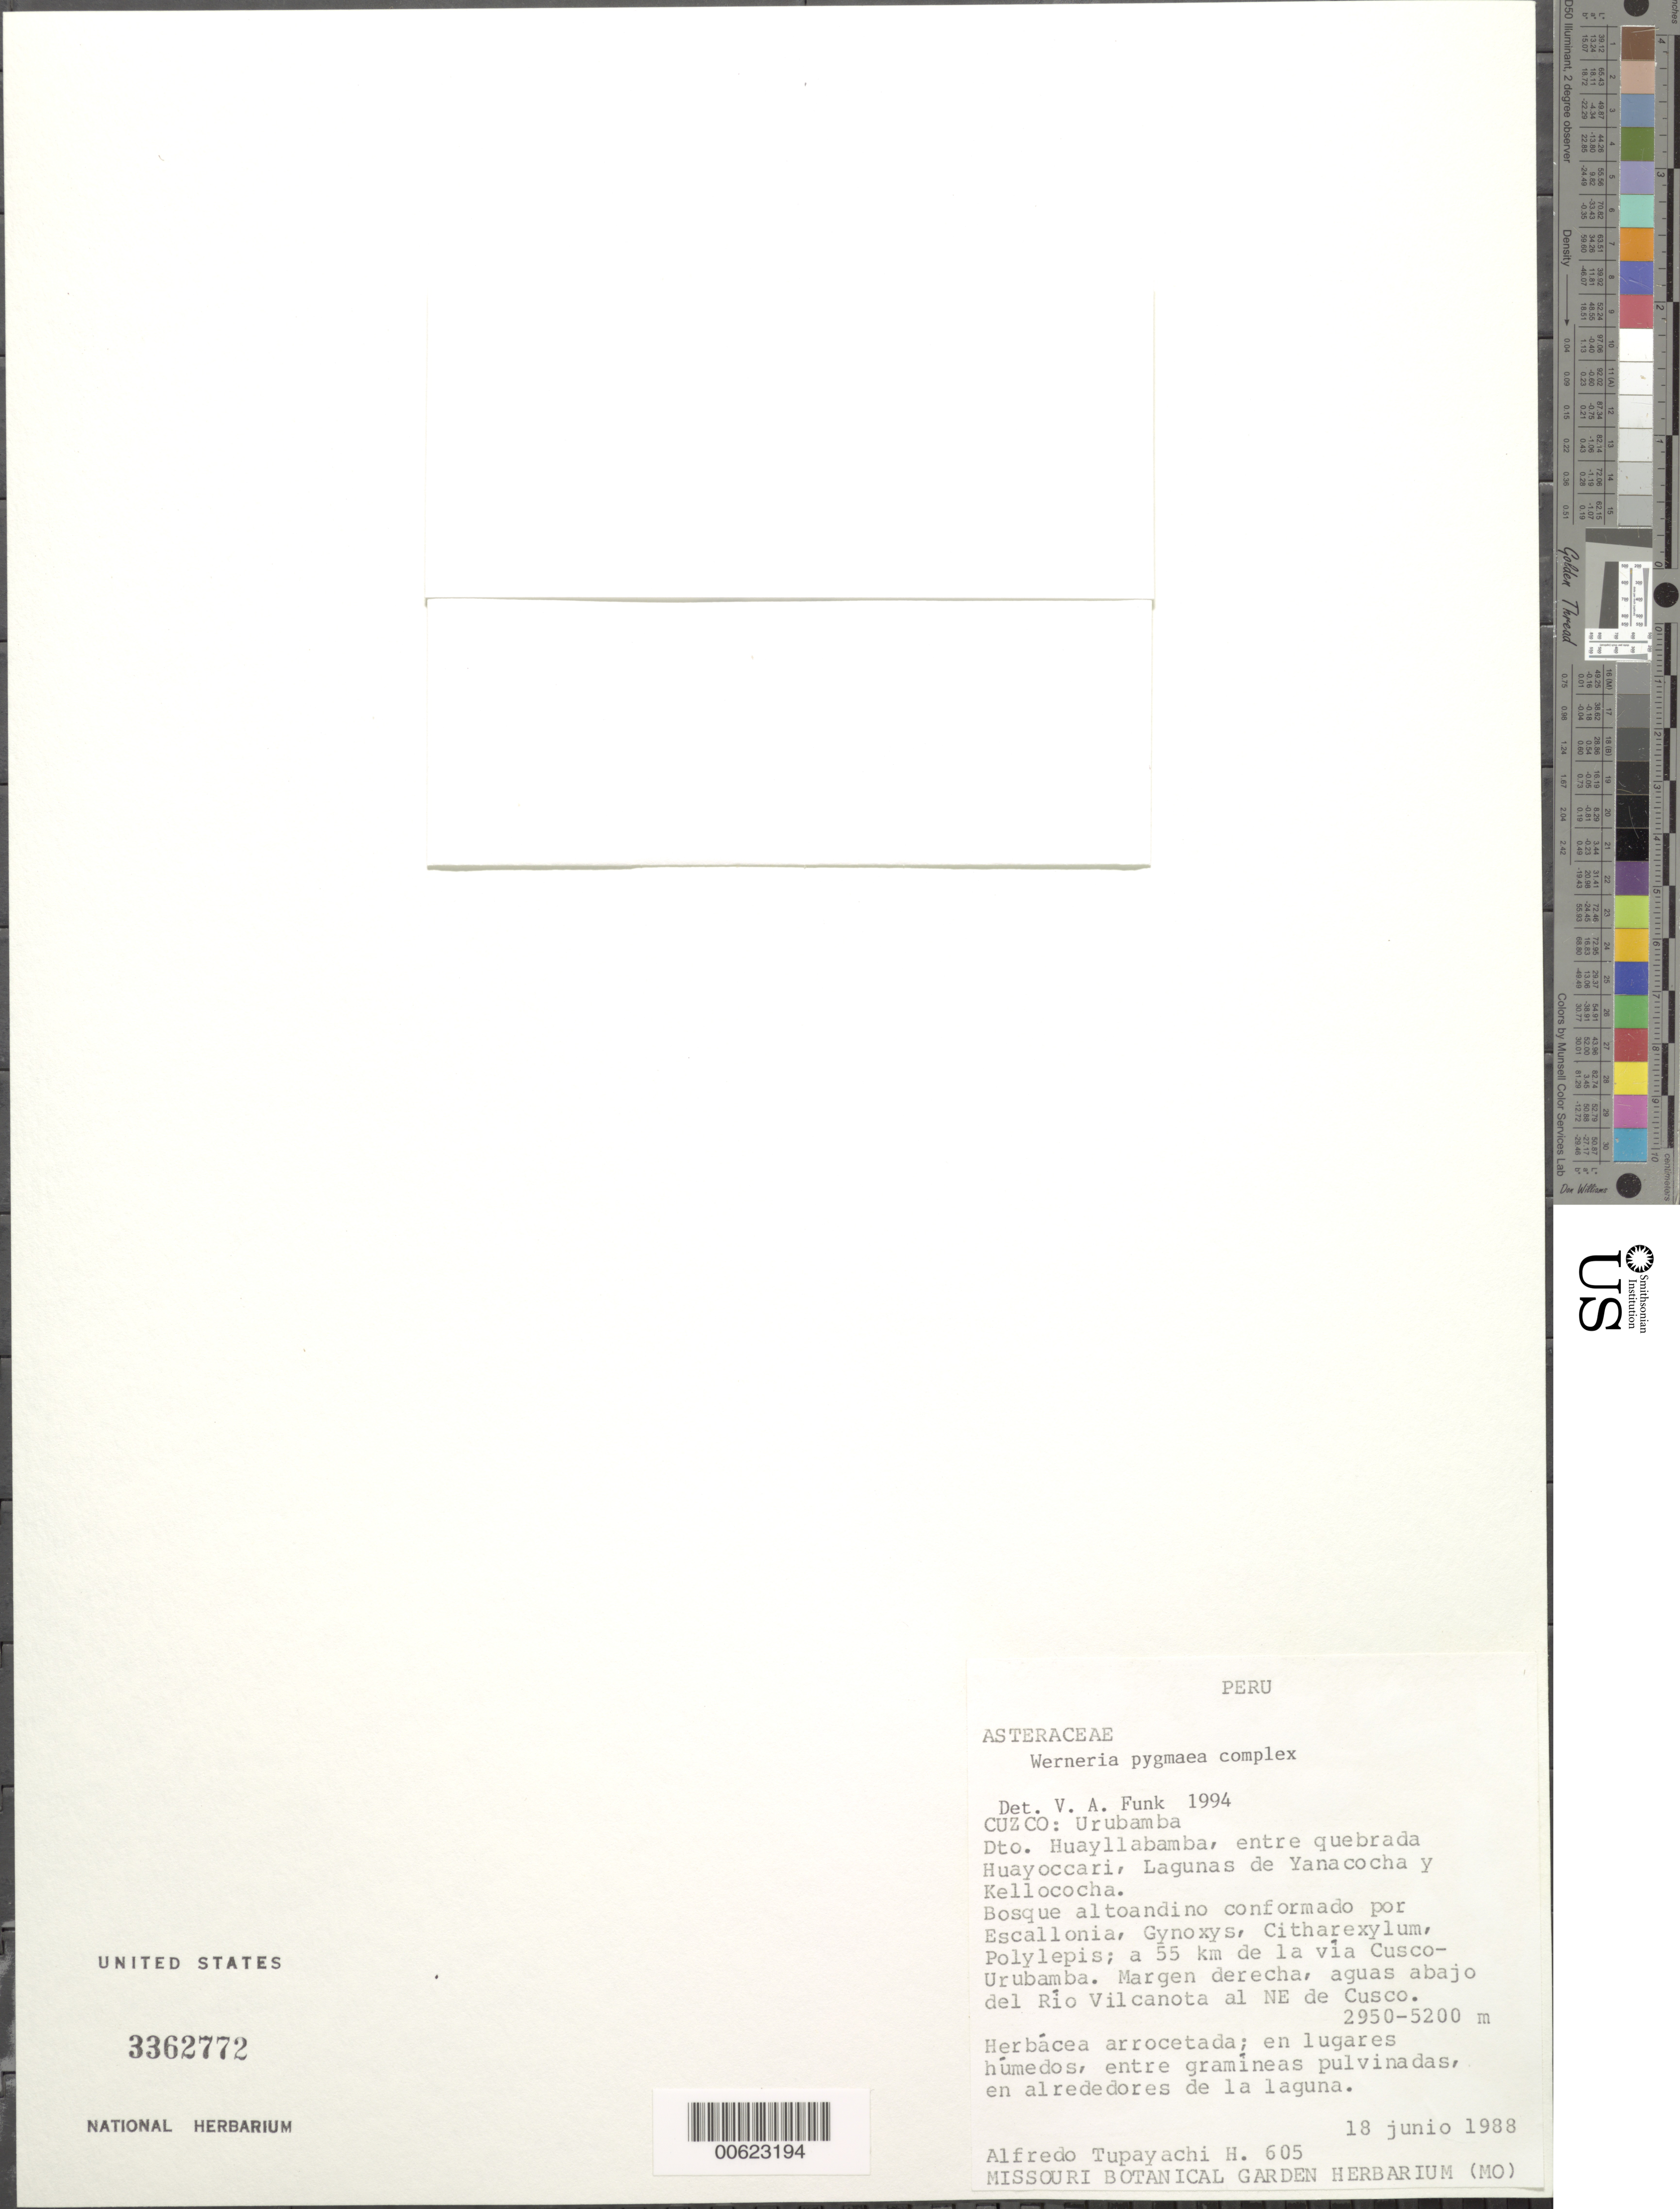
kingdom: Plantae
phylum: Tracheophyta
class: Magnoliopsida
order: Asterales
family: Asteraceae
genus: Werneria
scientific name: Werneria pygmaea complex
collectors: A. Tupayachi H.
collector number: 605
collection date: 1988-06-18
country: Peru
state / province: Cusco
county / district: Urubamba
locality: Urubama, Dto. Huayllabamba, entre quebrada Huayoccari, lagunas de Yanacocha y Kellococha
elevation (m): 2950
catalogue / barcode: US 3362772